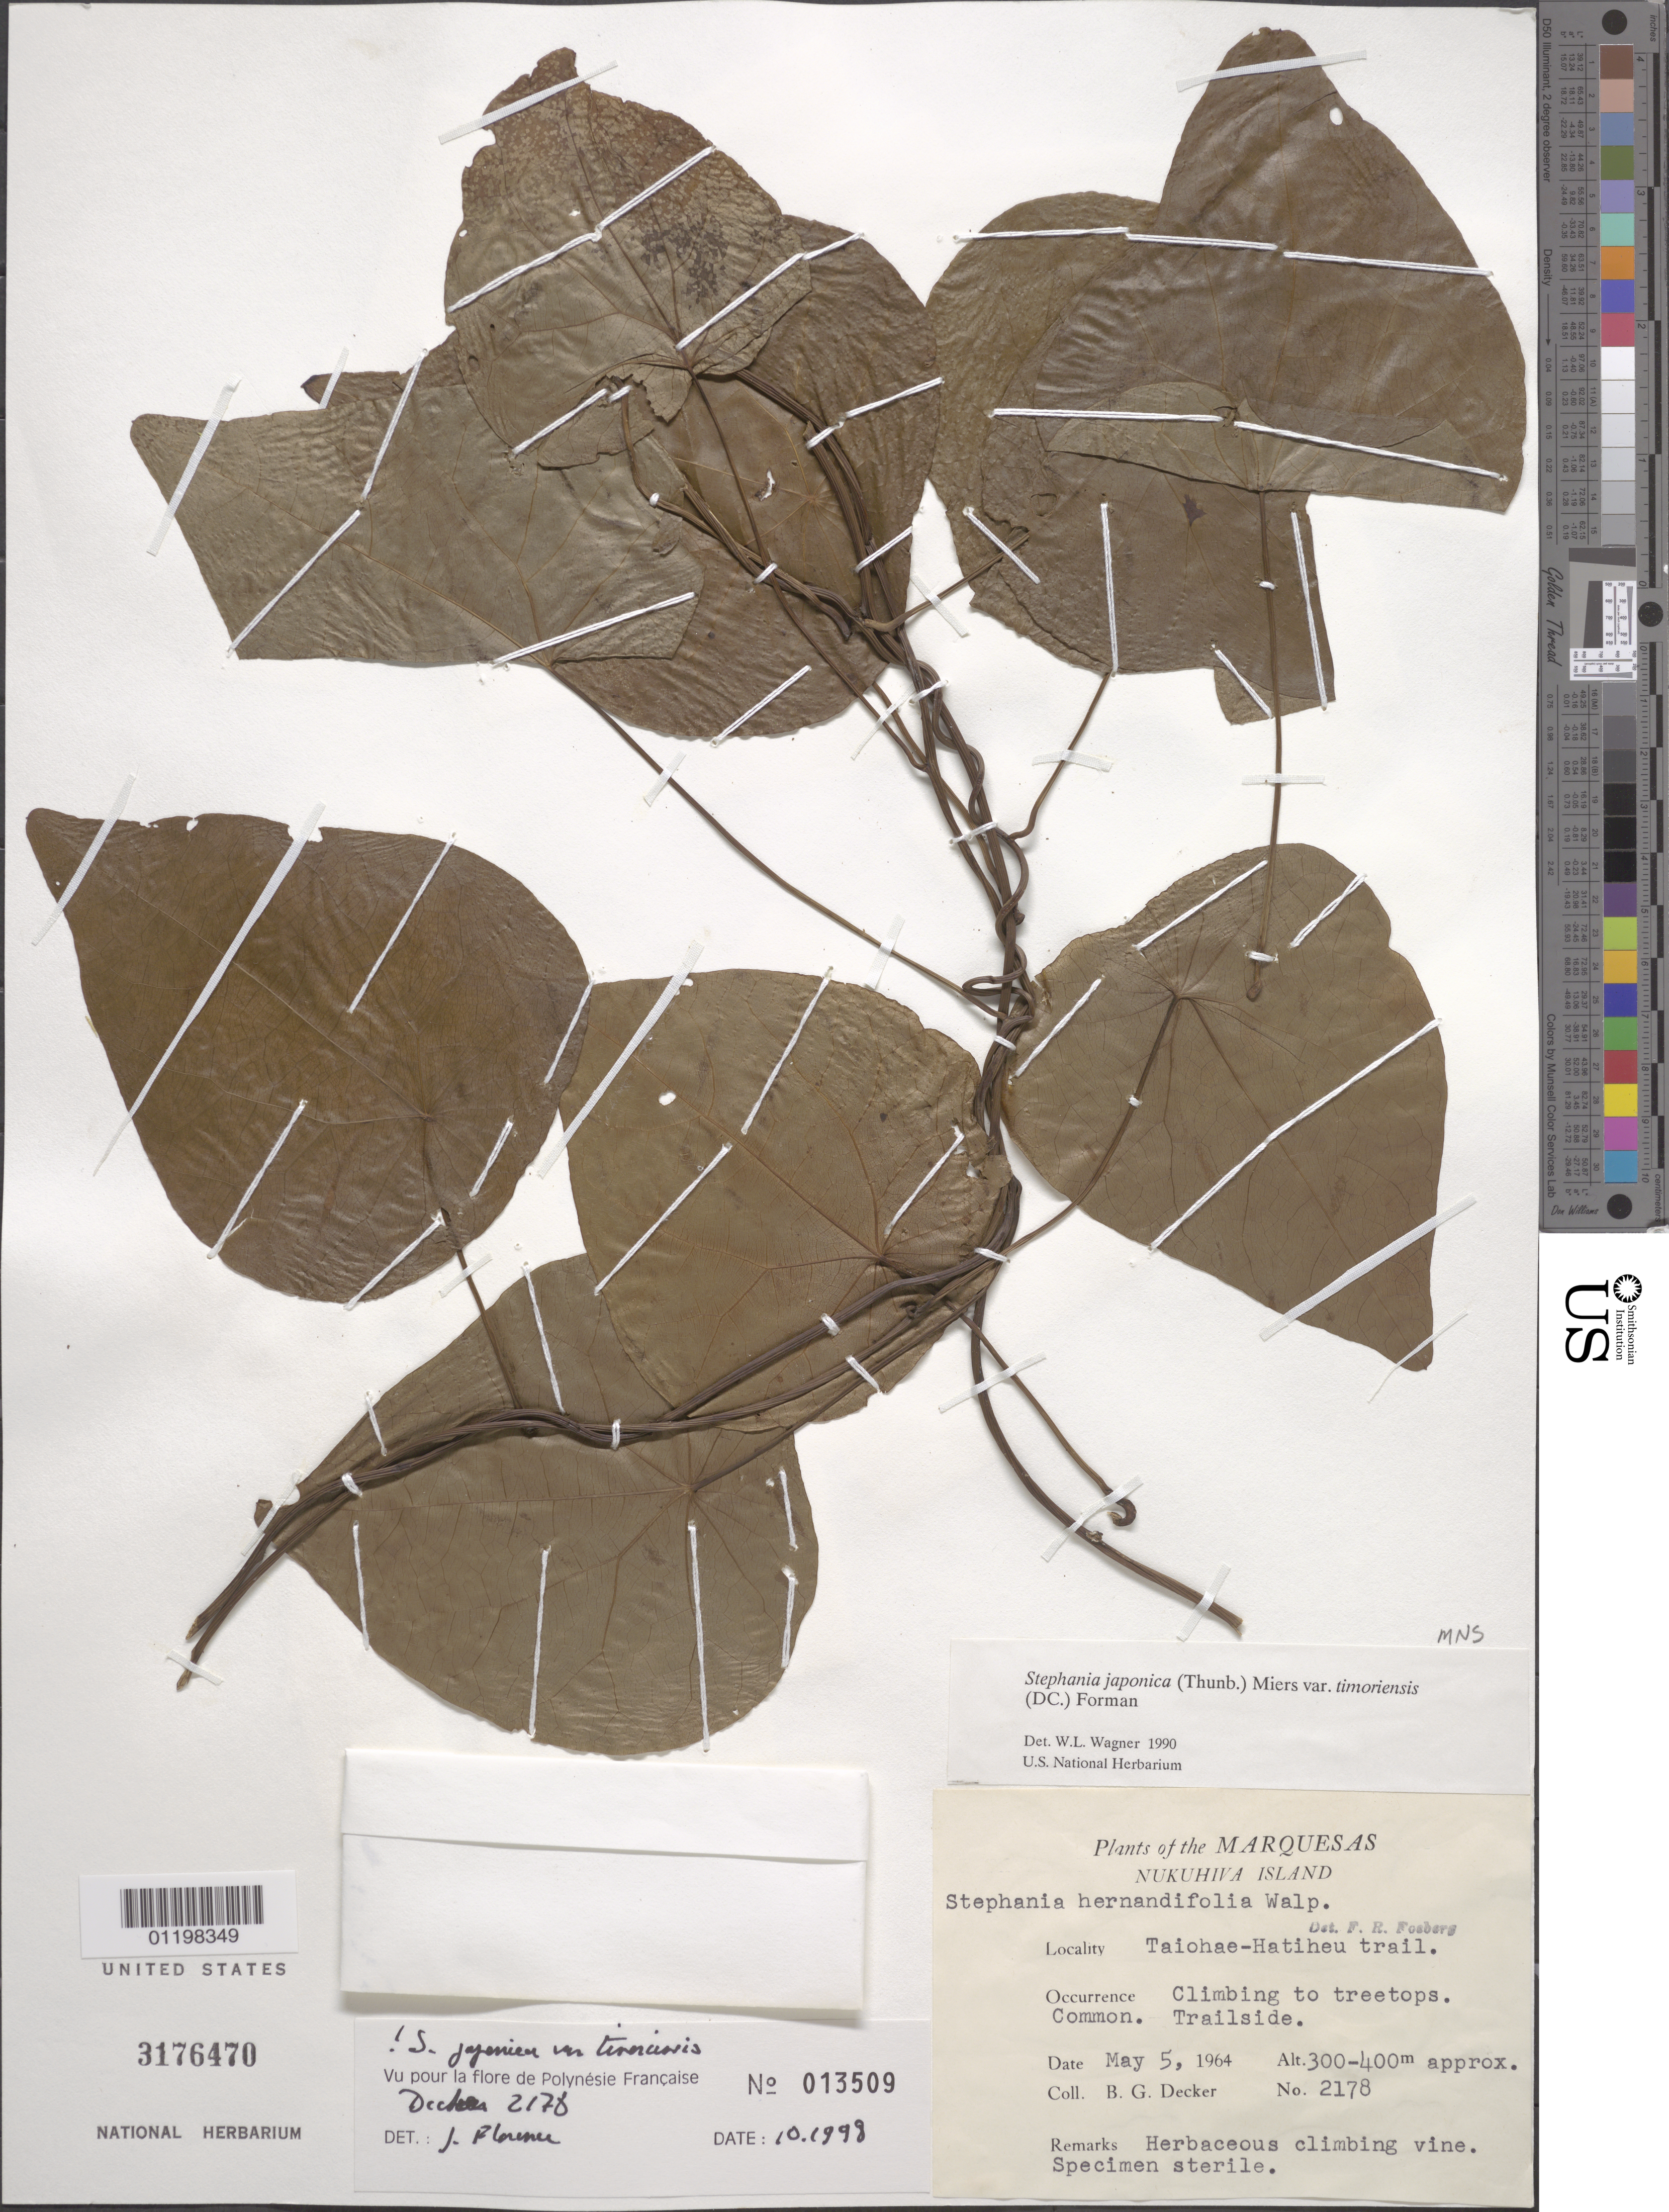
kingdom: Plantae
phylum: Tracheophyta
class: Magnoliopsida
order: Ranunculales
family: Menispermaceae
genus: Stephania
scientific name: Stephania japonica var. timoriensis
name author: (DC.) Forman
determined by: Wagner, W. L., (BOT), Smithsonian Institution - National Museum of Natural History (UNITED STATES)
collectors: B. G. Decker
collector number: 2178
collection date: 1964-05-05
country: French Polynesia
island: Nuku Hiva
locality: Taiohae-Hatiheu Trail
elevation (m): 300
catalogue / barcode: US 3176470